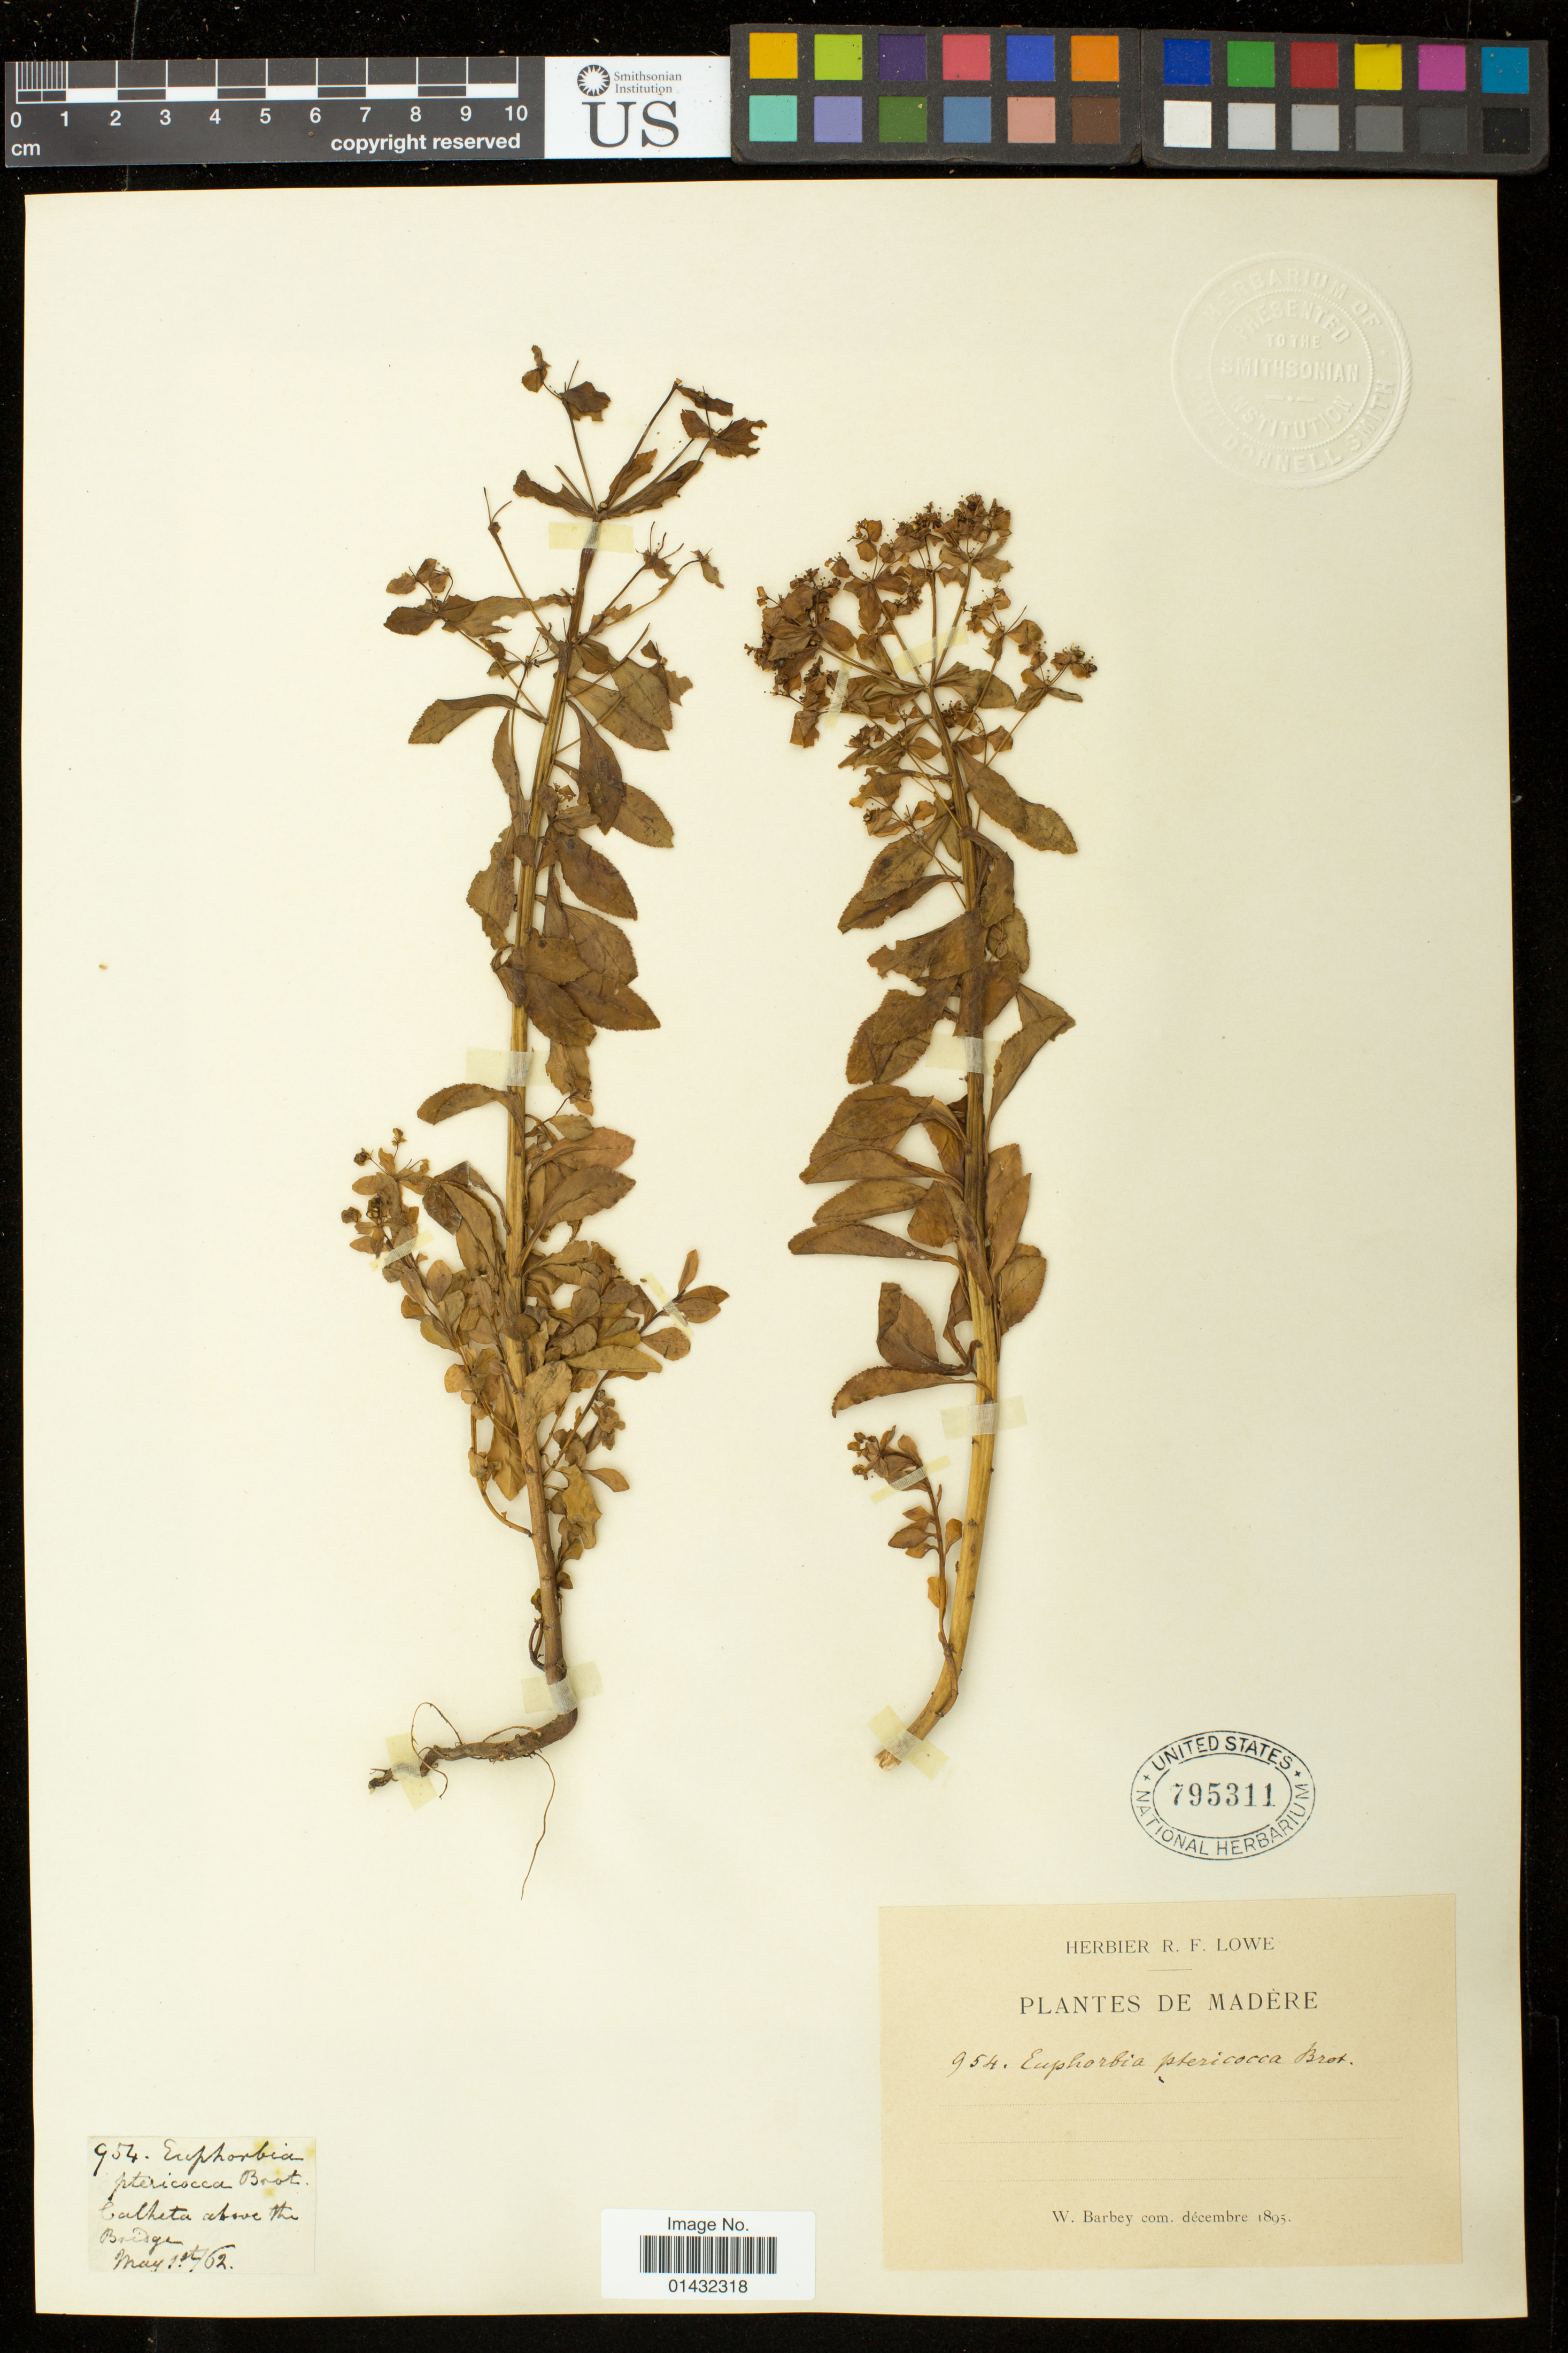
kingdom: Plantae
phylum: Tracheophyta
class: Magnoliopsida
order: Malpighiales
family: Euphorbiaceae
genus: Euphorbia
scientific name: Euphorbia pterococca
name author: Brot.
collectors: W. Barbey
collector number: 954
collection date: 1862-05-01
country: Portugal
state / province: Madeira (Aut. Reg.)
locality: Calheta above the bridge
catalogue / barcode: US 795311